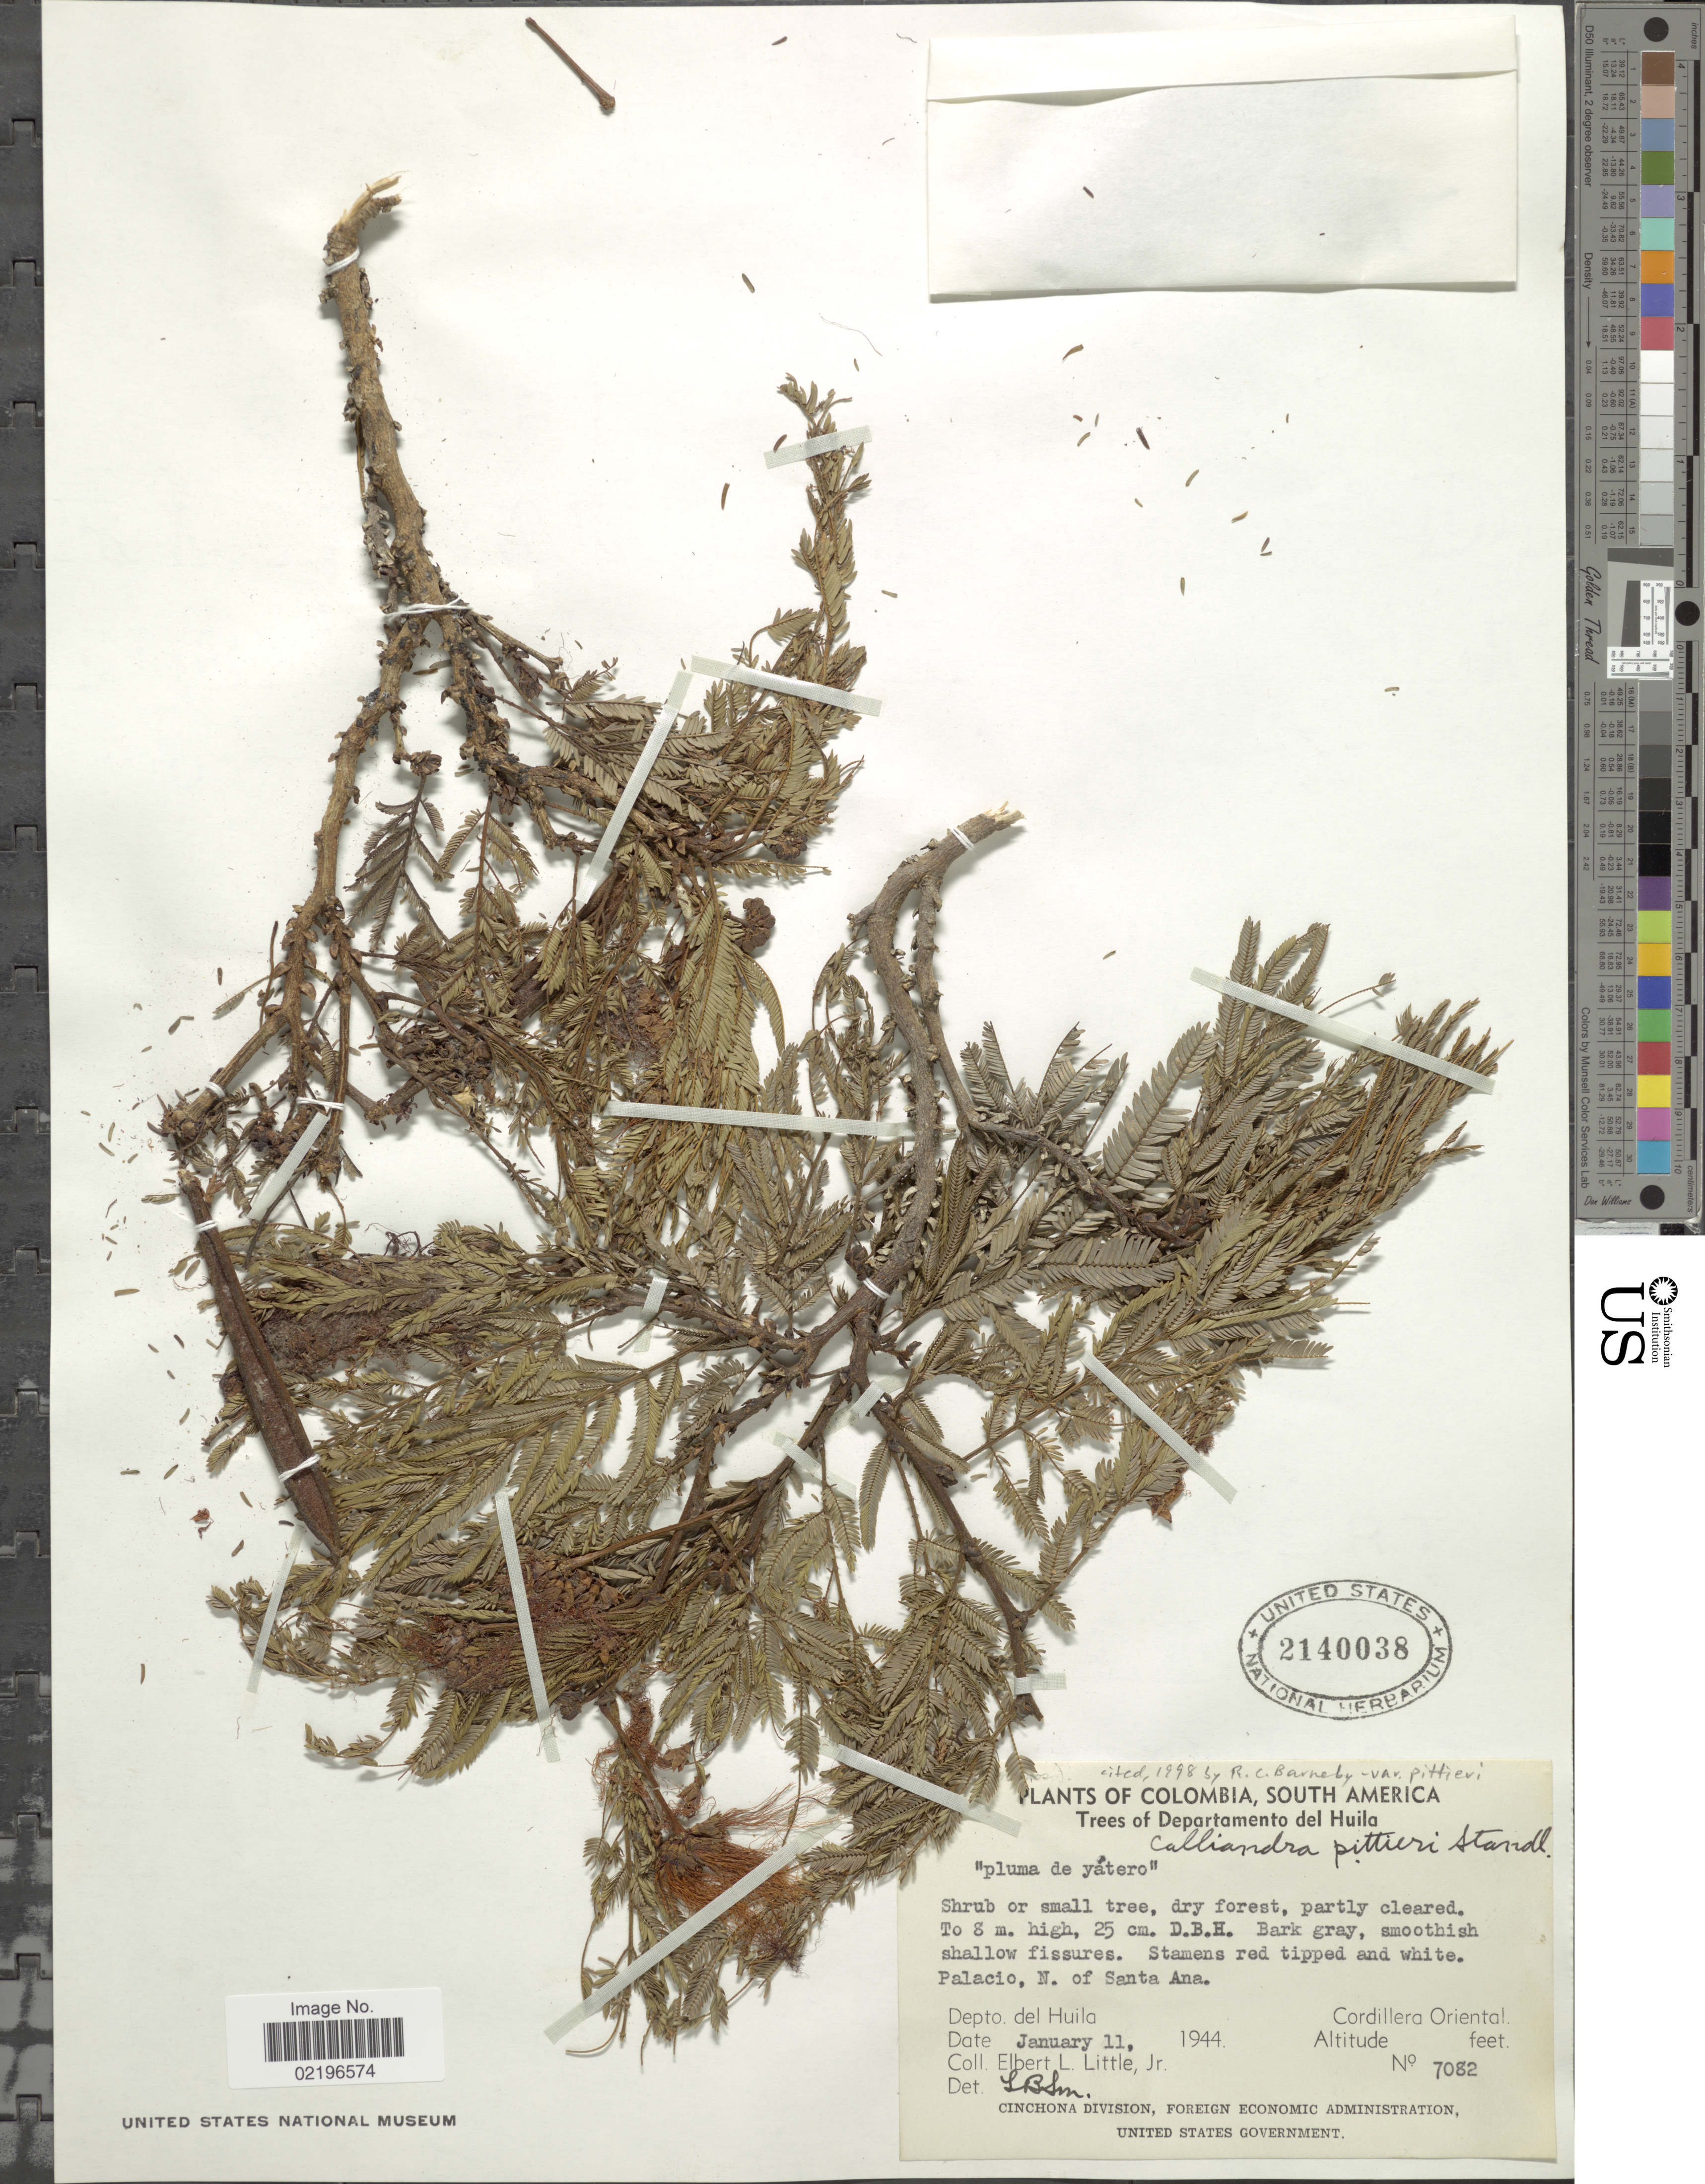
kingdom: Plantae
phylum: Tracheophyta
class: Magnoliopsida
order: Fabales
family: Fabaceae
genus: Calliandra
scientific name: Calliandra pittieri var. pittieri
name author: Standl.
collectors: E. L. Little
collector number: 7082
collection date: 1944-01-11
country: Colombia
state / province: Huila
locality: Palacio, N. of Santa Ana. Depto. del Huila, Cordillera Oriental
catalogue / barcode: US 2140038